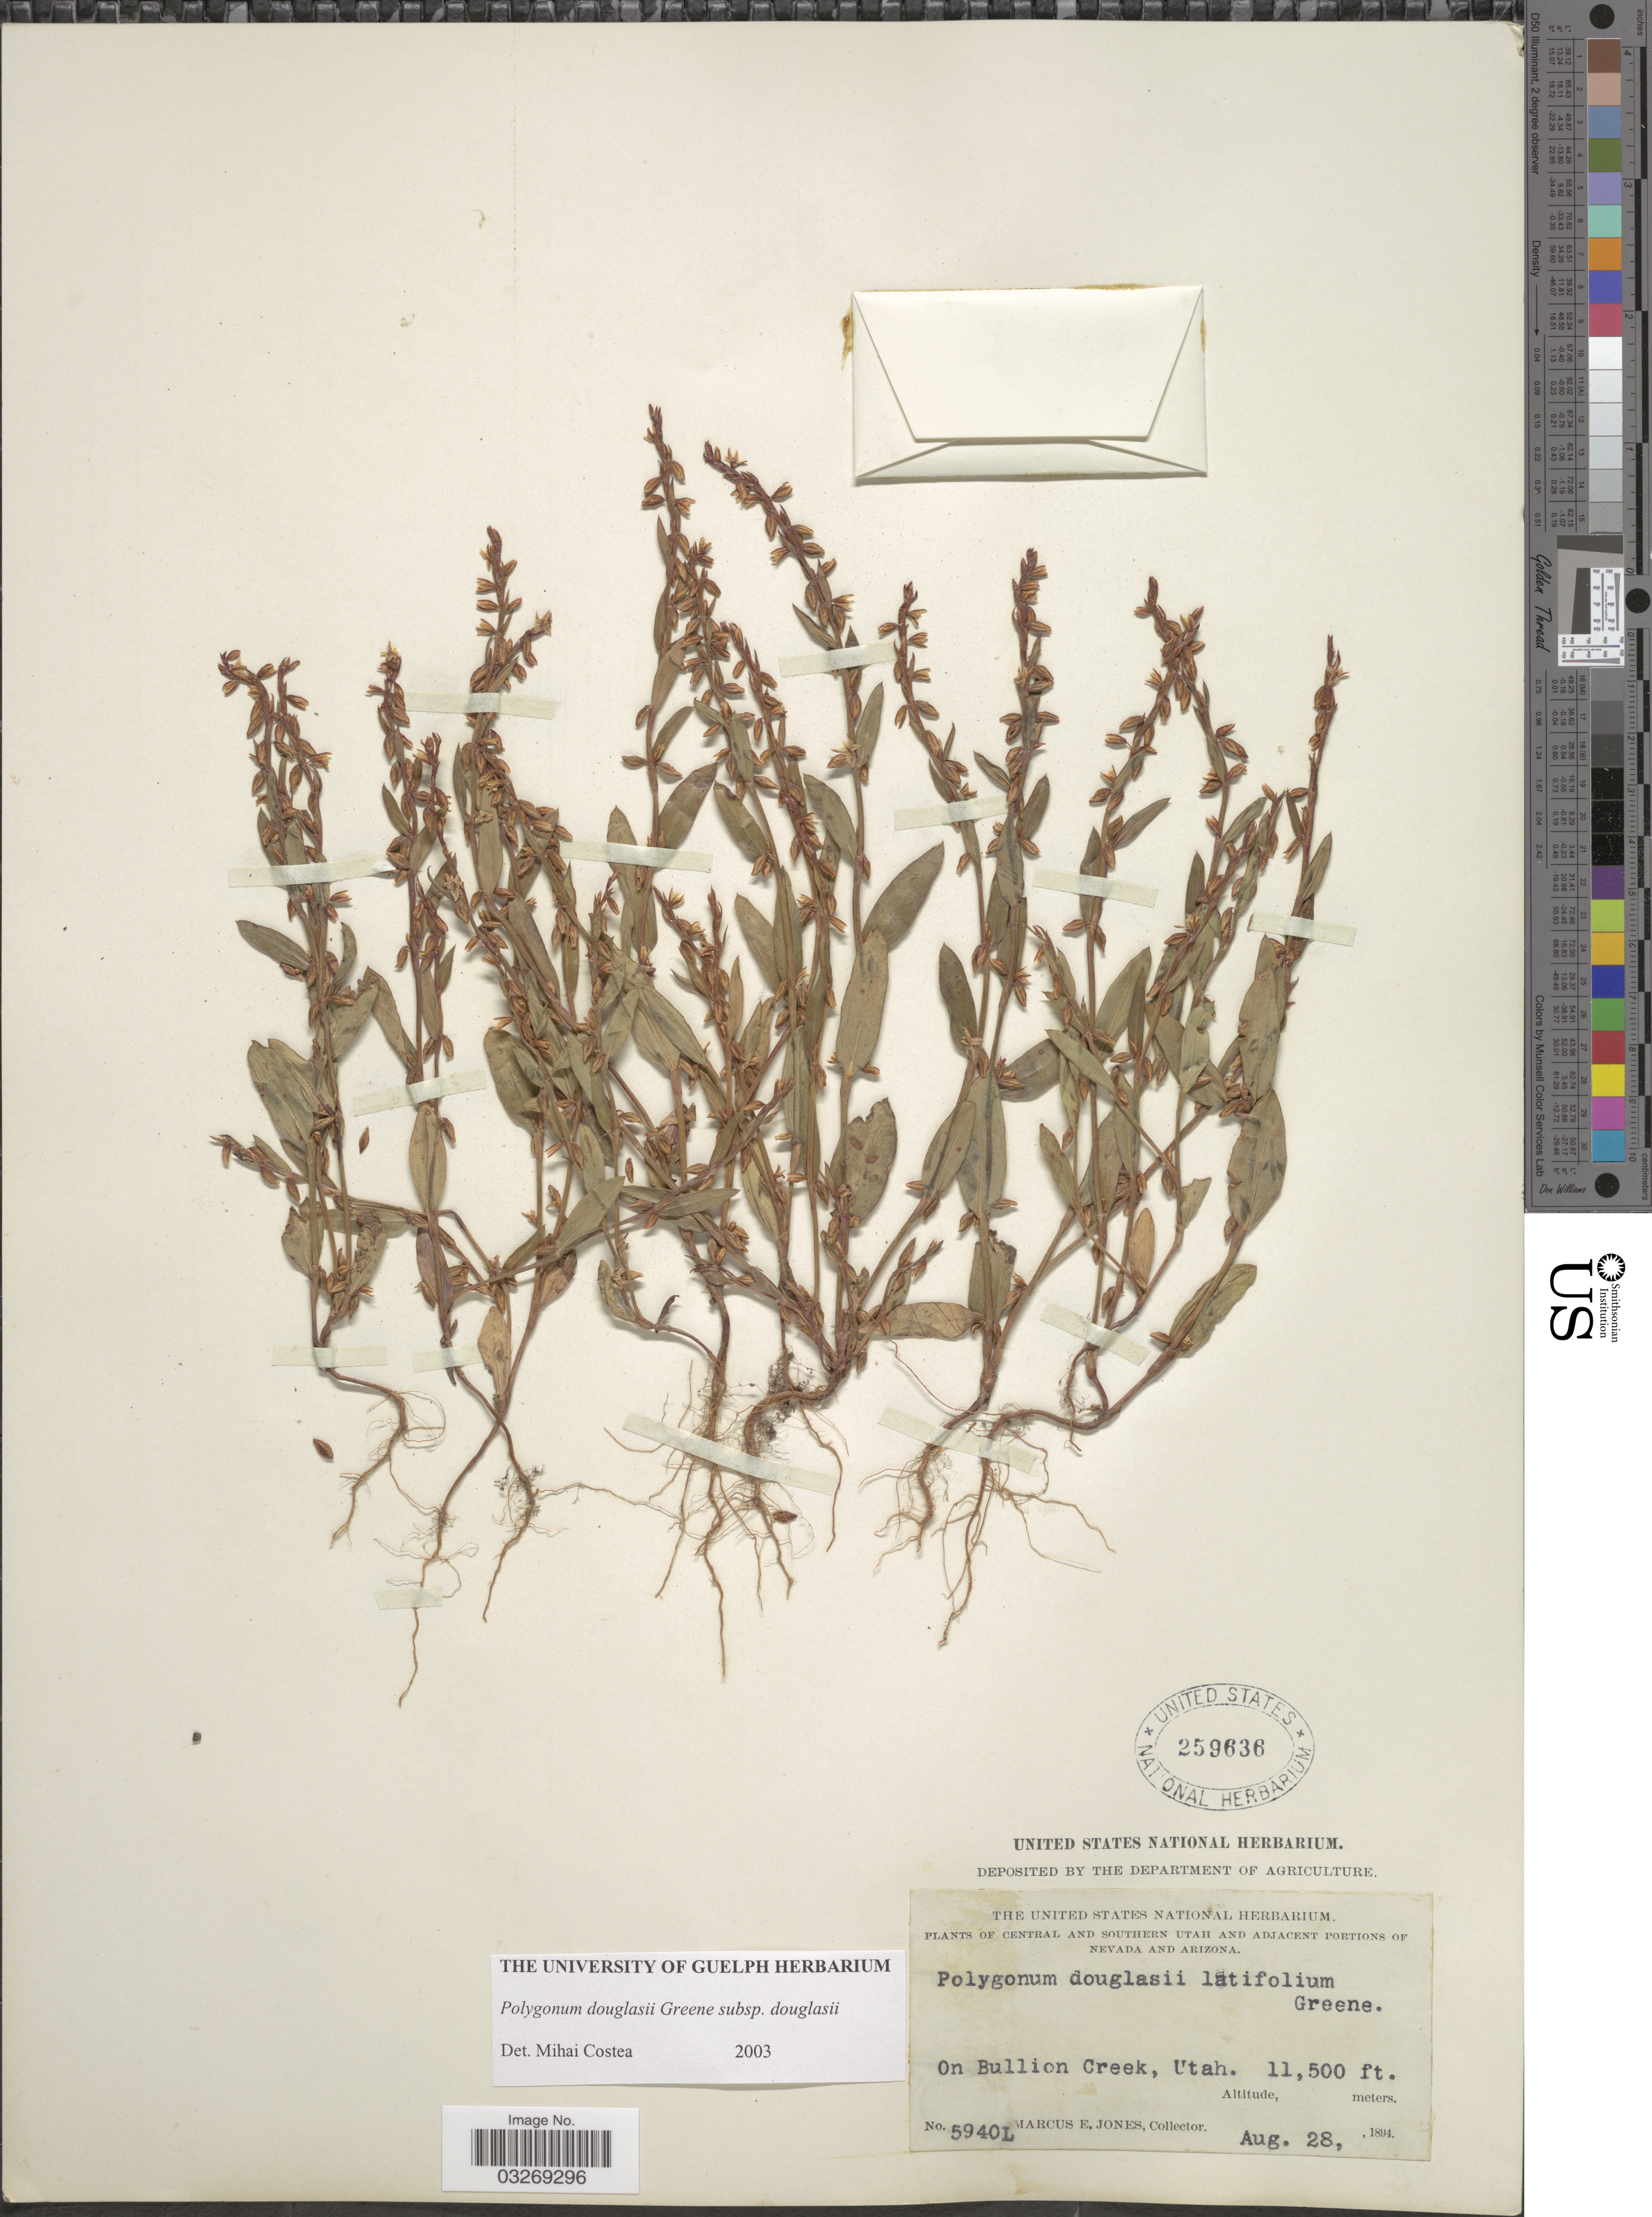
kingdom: Plantae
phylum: Tracheophyta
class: Magnoliopsida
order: Caryophyllales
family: Polygonaceae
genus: Polygonum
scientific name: Polygonum douglasii subsp. douglasii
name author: Greene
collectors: M. E. Jones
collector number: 5940L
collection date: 1894-08-28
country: United States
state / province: Utah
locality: Central and Southern Utah, On Bullion Creek.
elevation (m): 3505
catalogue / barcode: US 259636